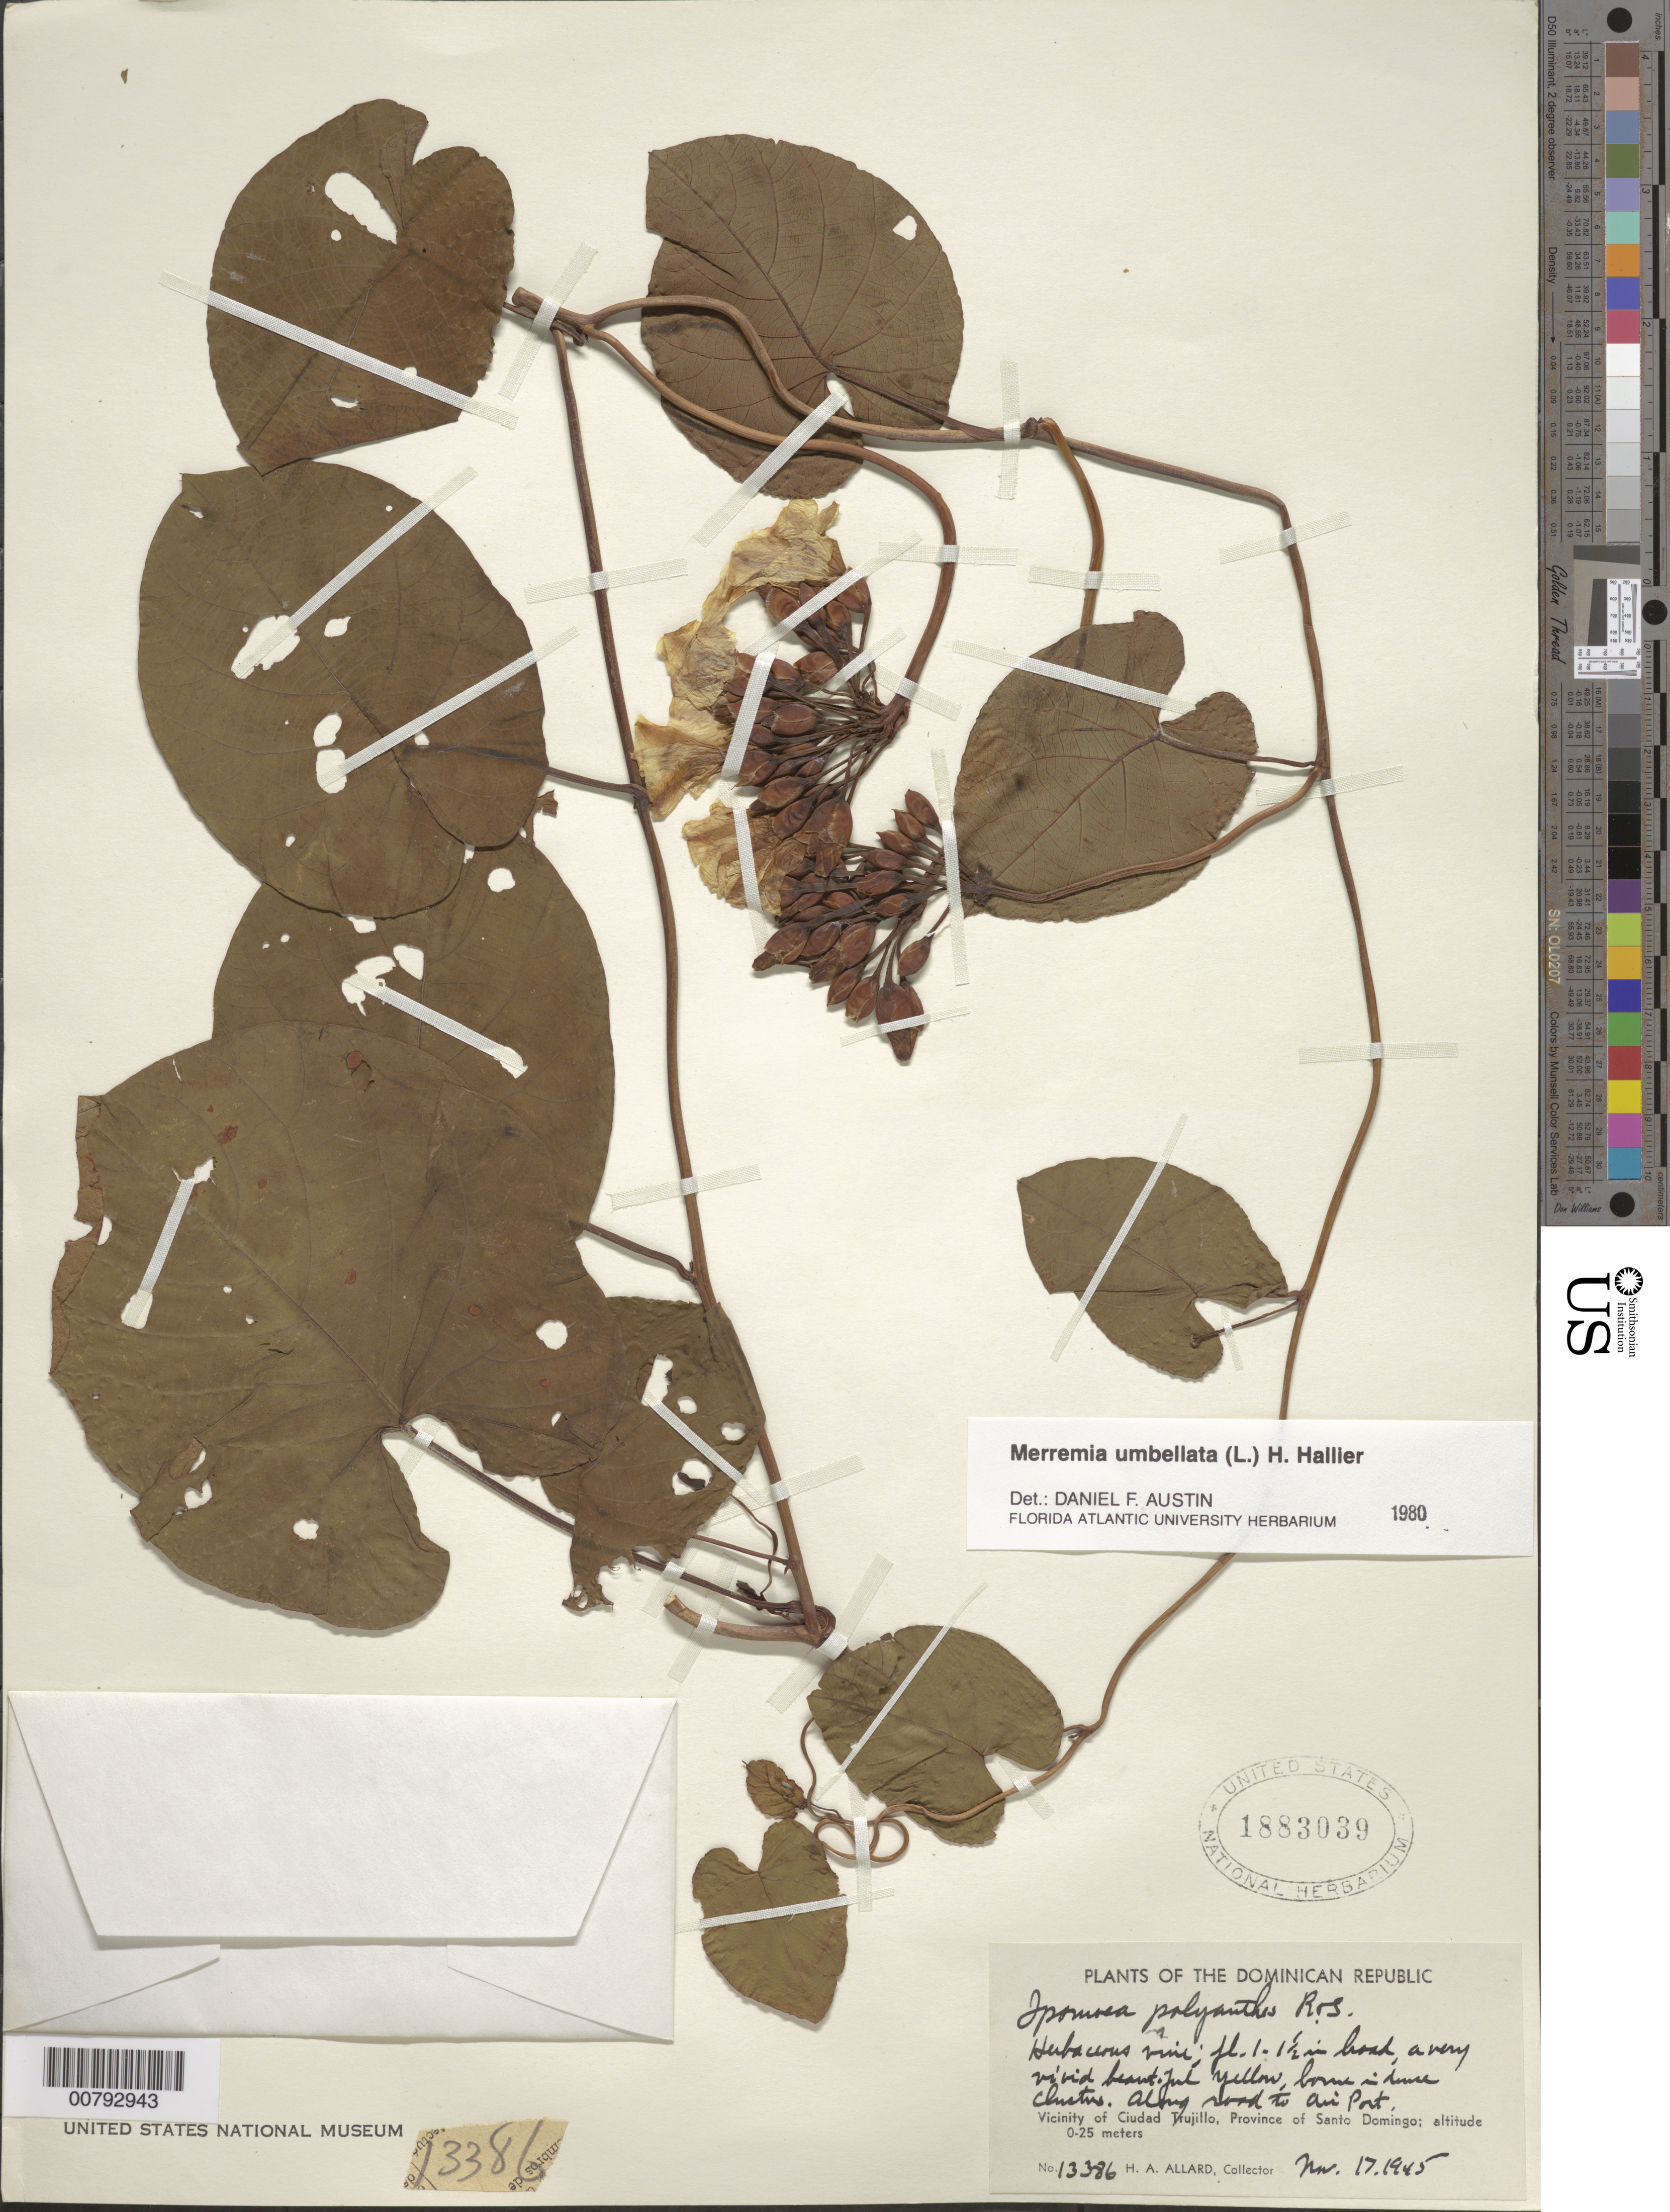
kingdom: Plantae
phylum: Tracheophyta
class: Magnoliopsida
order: Solanales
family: Convolvulaceae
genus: Camonea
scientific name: Camonea umbellata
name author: (L.) A. R. Simões & Staples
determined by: Strong, Mark T., (BOT), Smithsonian Institution - National Museum of Natural History (UNITED STATES)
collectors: H. A. Allard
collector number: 13386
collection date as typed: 17 Nov 1945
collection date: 1945-11-17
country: Dominican Republic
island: Hispaniola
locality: Province of Santo Domingo, vicinity of Ciudad Trujillo, along road to airport.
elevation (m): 0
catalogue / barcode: US 1883039